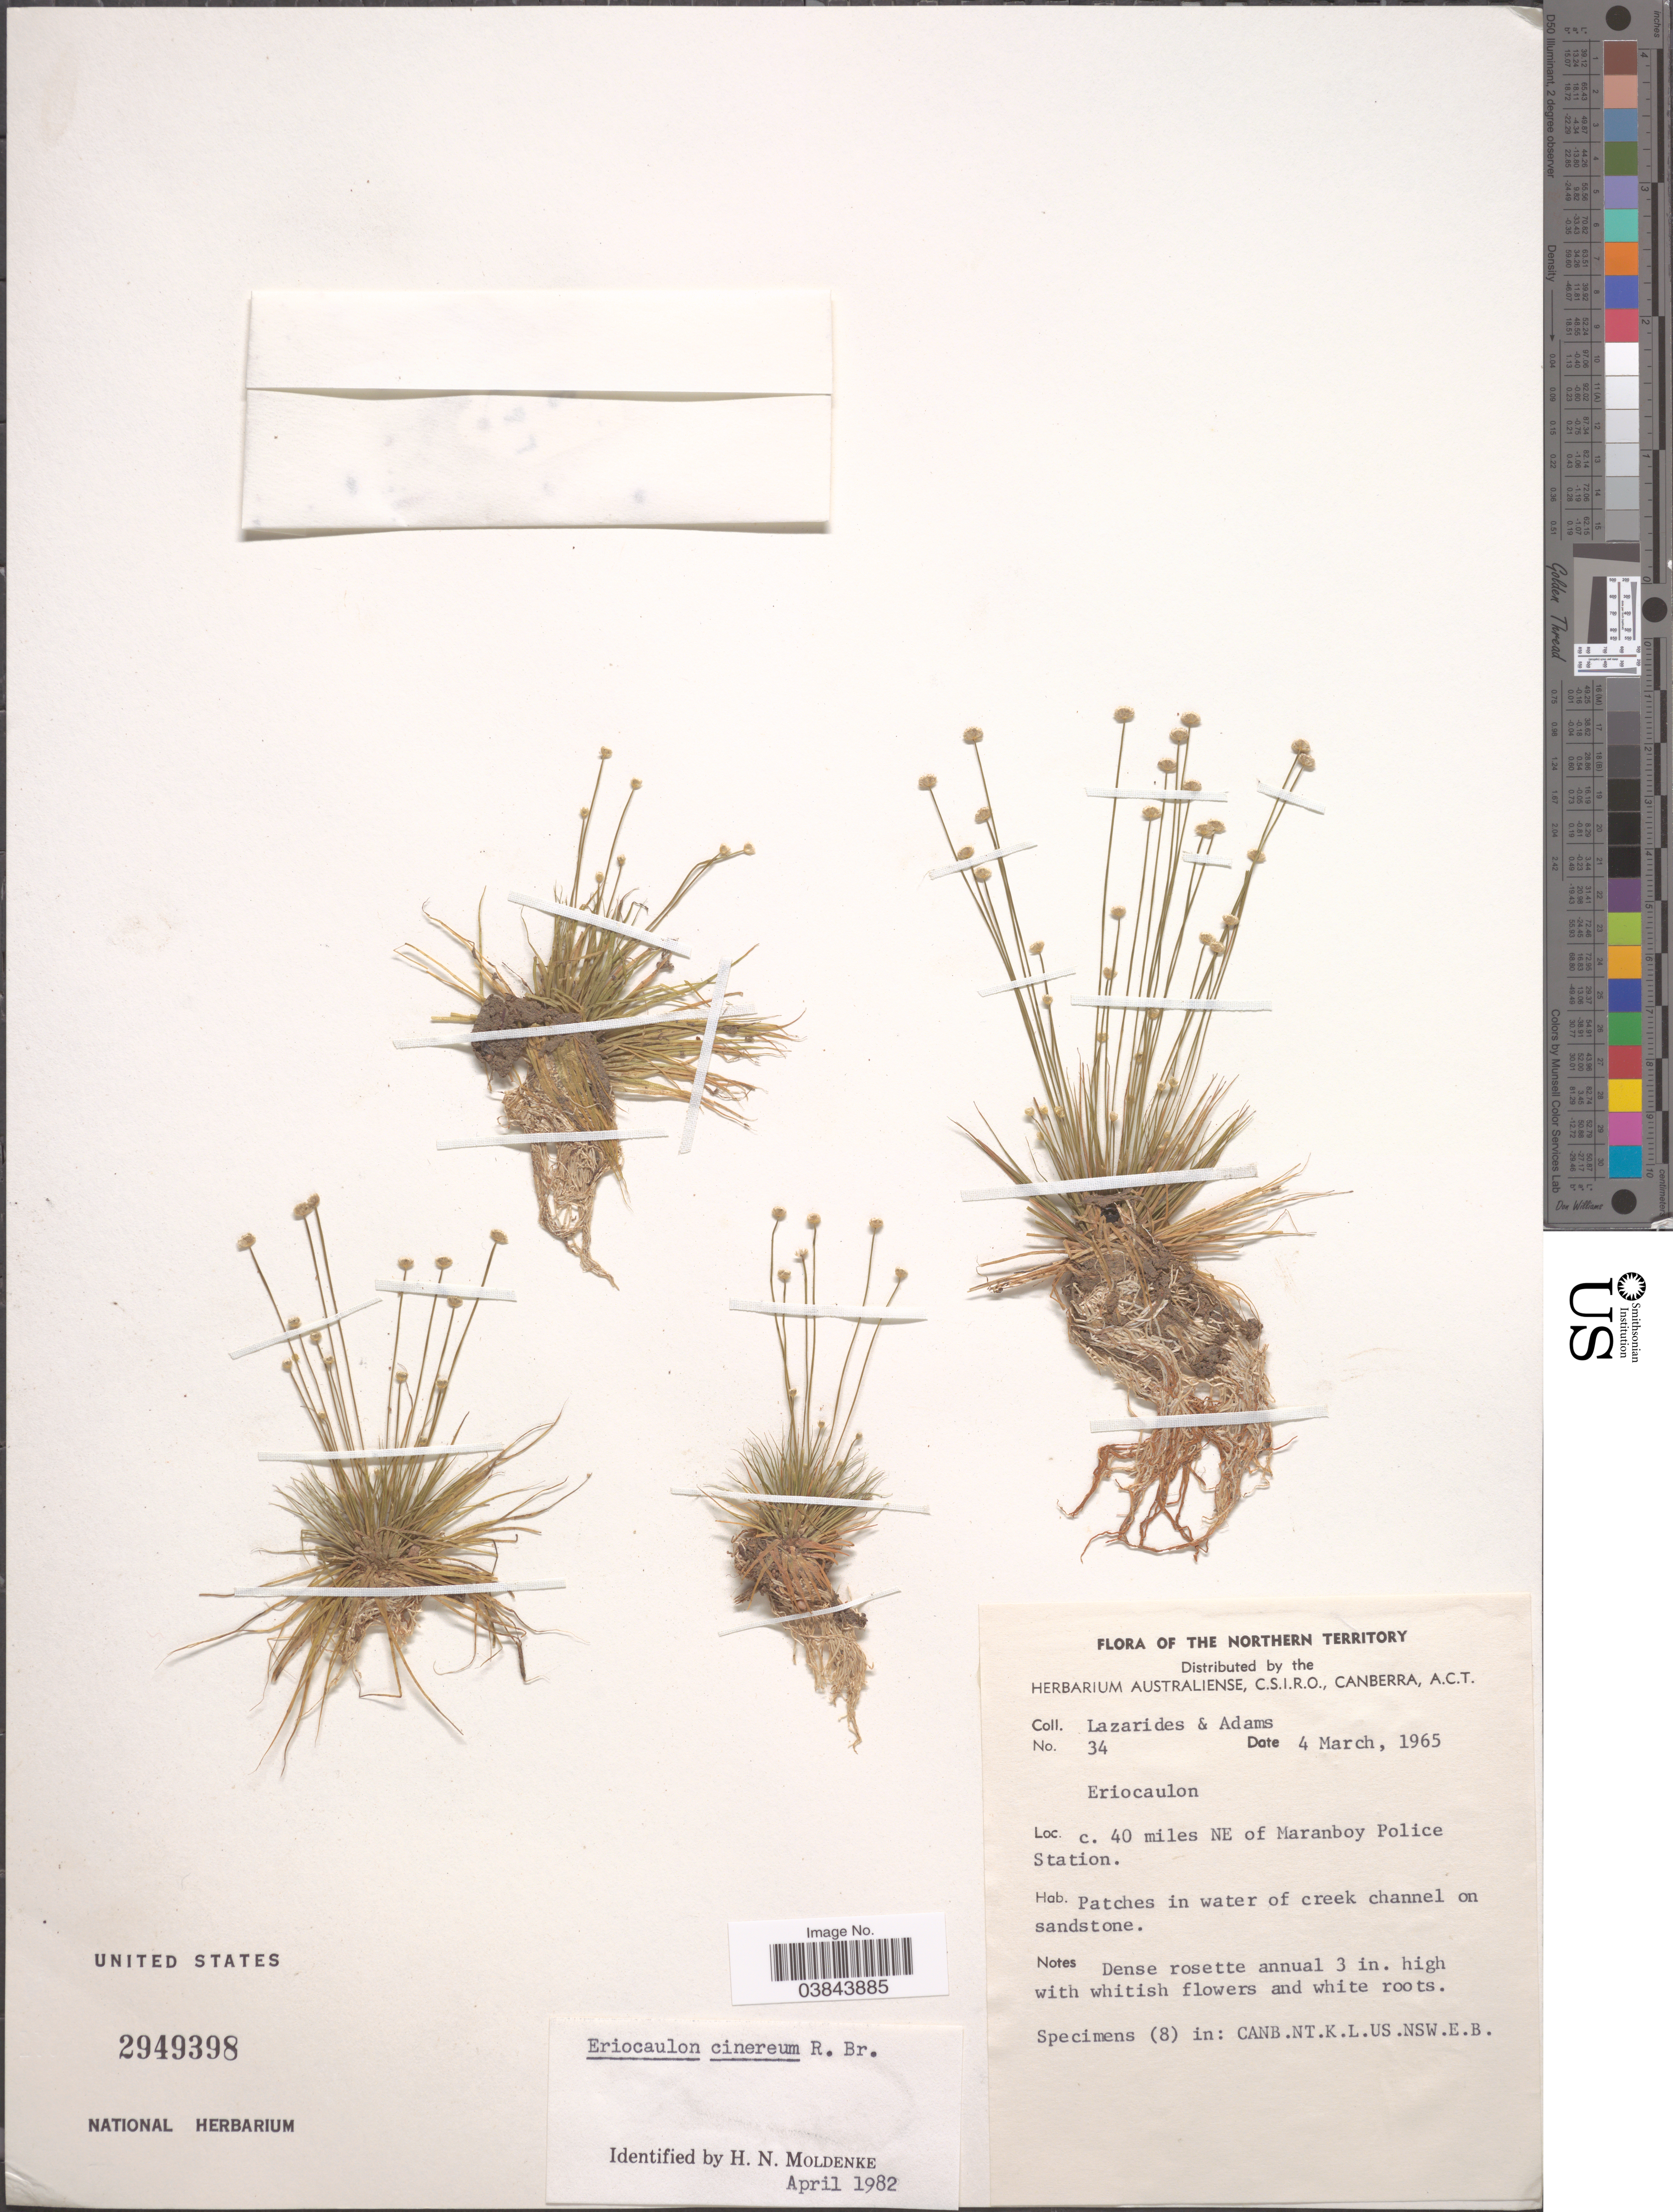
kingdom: Plantae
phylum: Tracheophyta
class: Liliopsida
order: Poales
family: Eriocaulaceae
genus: Eriocaulon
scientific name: Eriocaulon cinereum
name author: R. Br.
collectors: M. Lazarides & Adams, --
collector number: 34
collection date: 1965-03-04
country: Australia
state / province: Northern Territory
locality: C. 40 miles NE of Maranboy Police Station.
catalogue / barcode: US 2949398